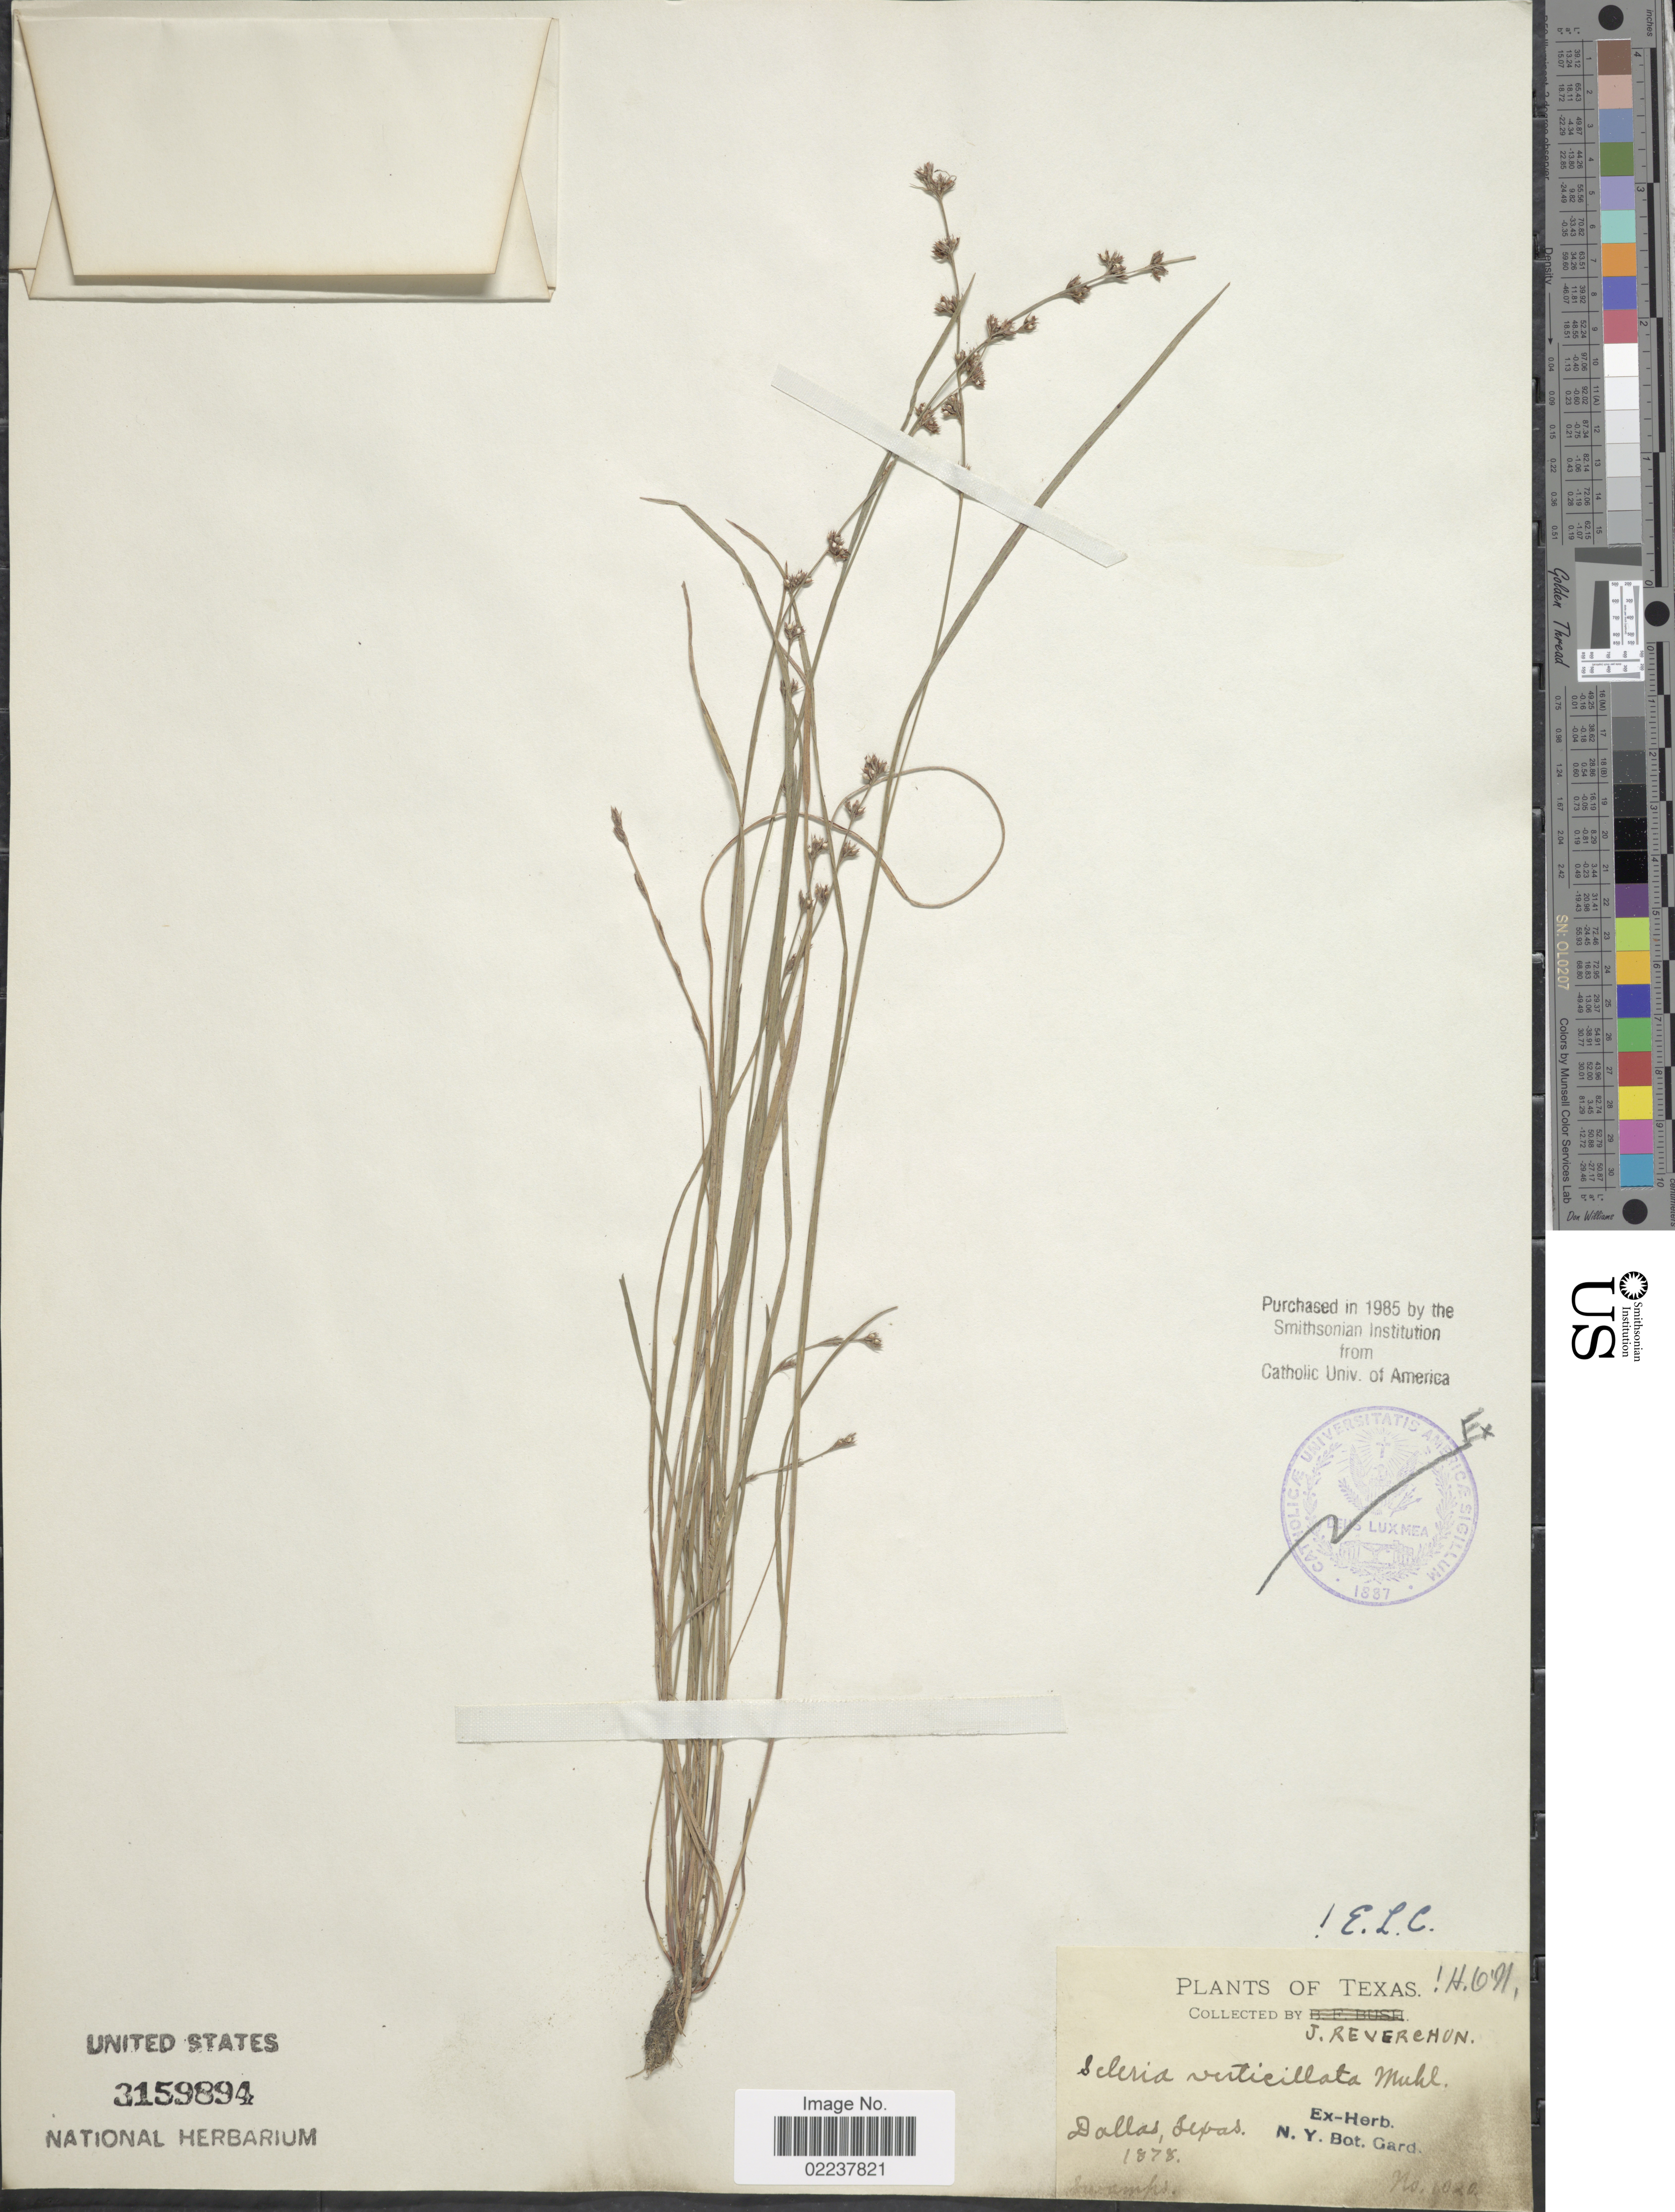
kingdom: Plantae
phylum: Tracheophyta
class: Liliopsida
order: Poales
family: Cyperaceae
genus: Scleria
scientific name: Scleria verticillata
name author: Muhl. ex Willd.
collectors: J. Reverchon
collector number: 1020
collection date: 1878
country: United States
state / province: Texas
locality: Dallas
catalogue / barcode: US 3159894